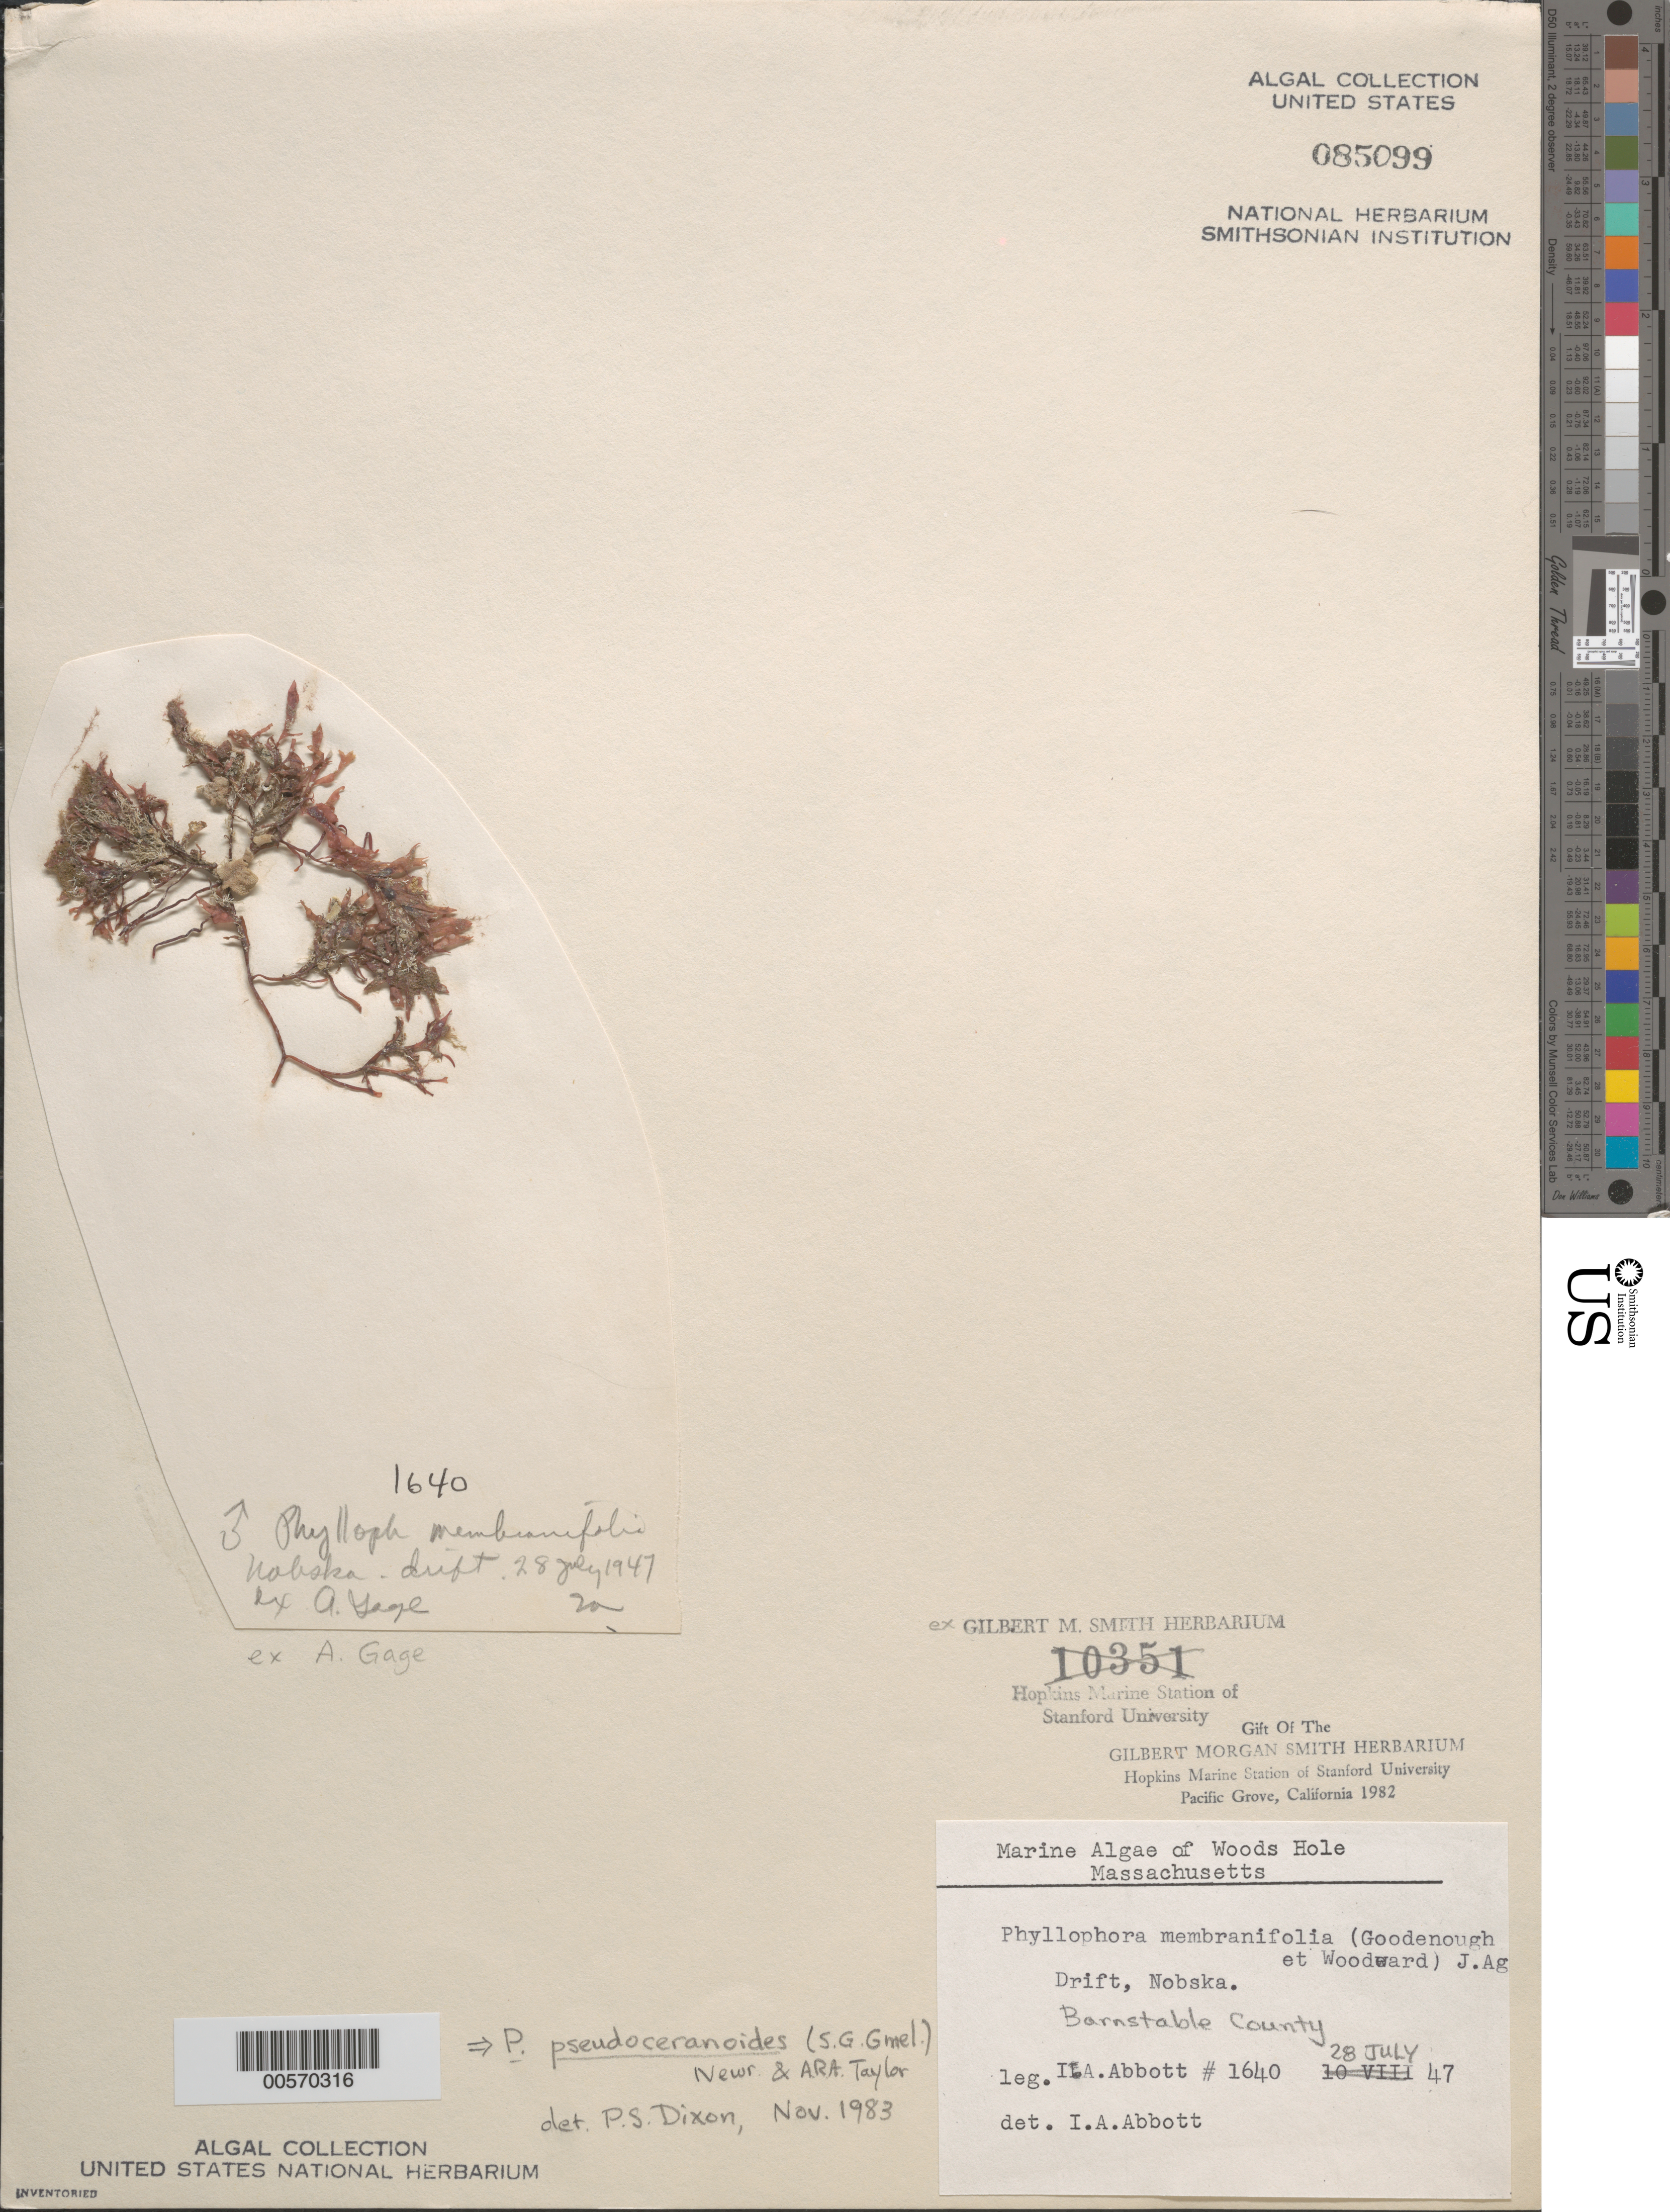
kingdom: Plantae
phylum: Rhodophyta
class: Florideophyceae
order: Gigartinales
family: Phyllophoraceae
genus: Phyllophora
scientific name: Phyllophora pseudoceranoides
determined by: Dixon, P. S.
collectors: I. A. Abbott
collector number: IAA 1640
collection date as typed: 28 Jul 1947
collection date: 1947-07-28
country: United States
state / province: Massachusetts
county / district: Barnstable County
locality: Nobska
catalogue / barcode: US 85099